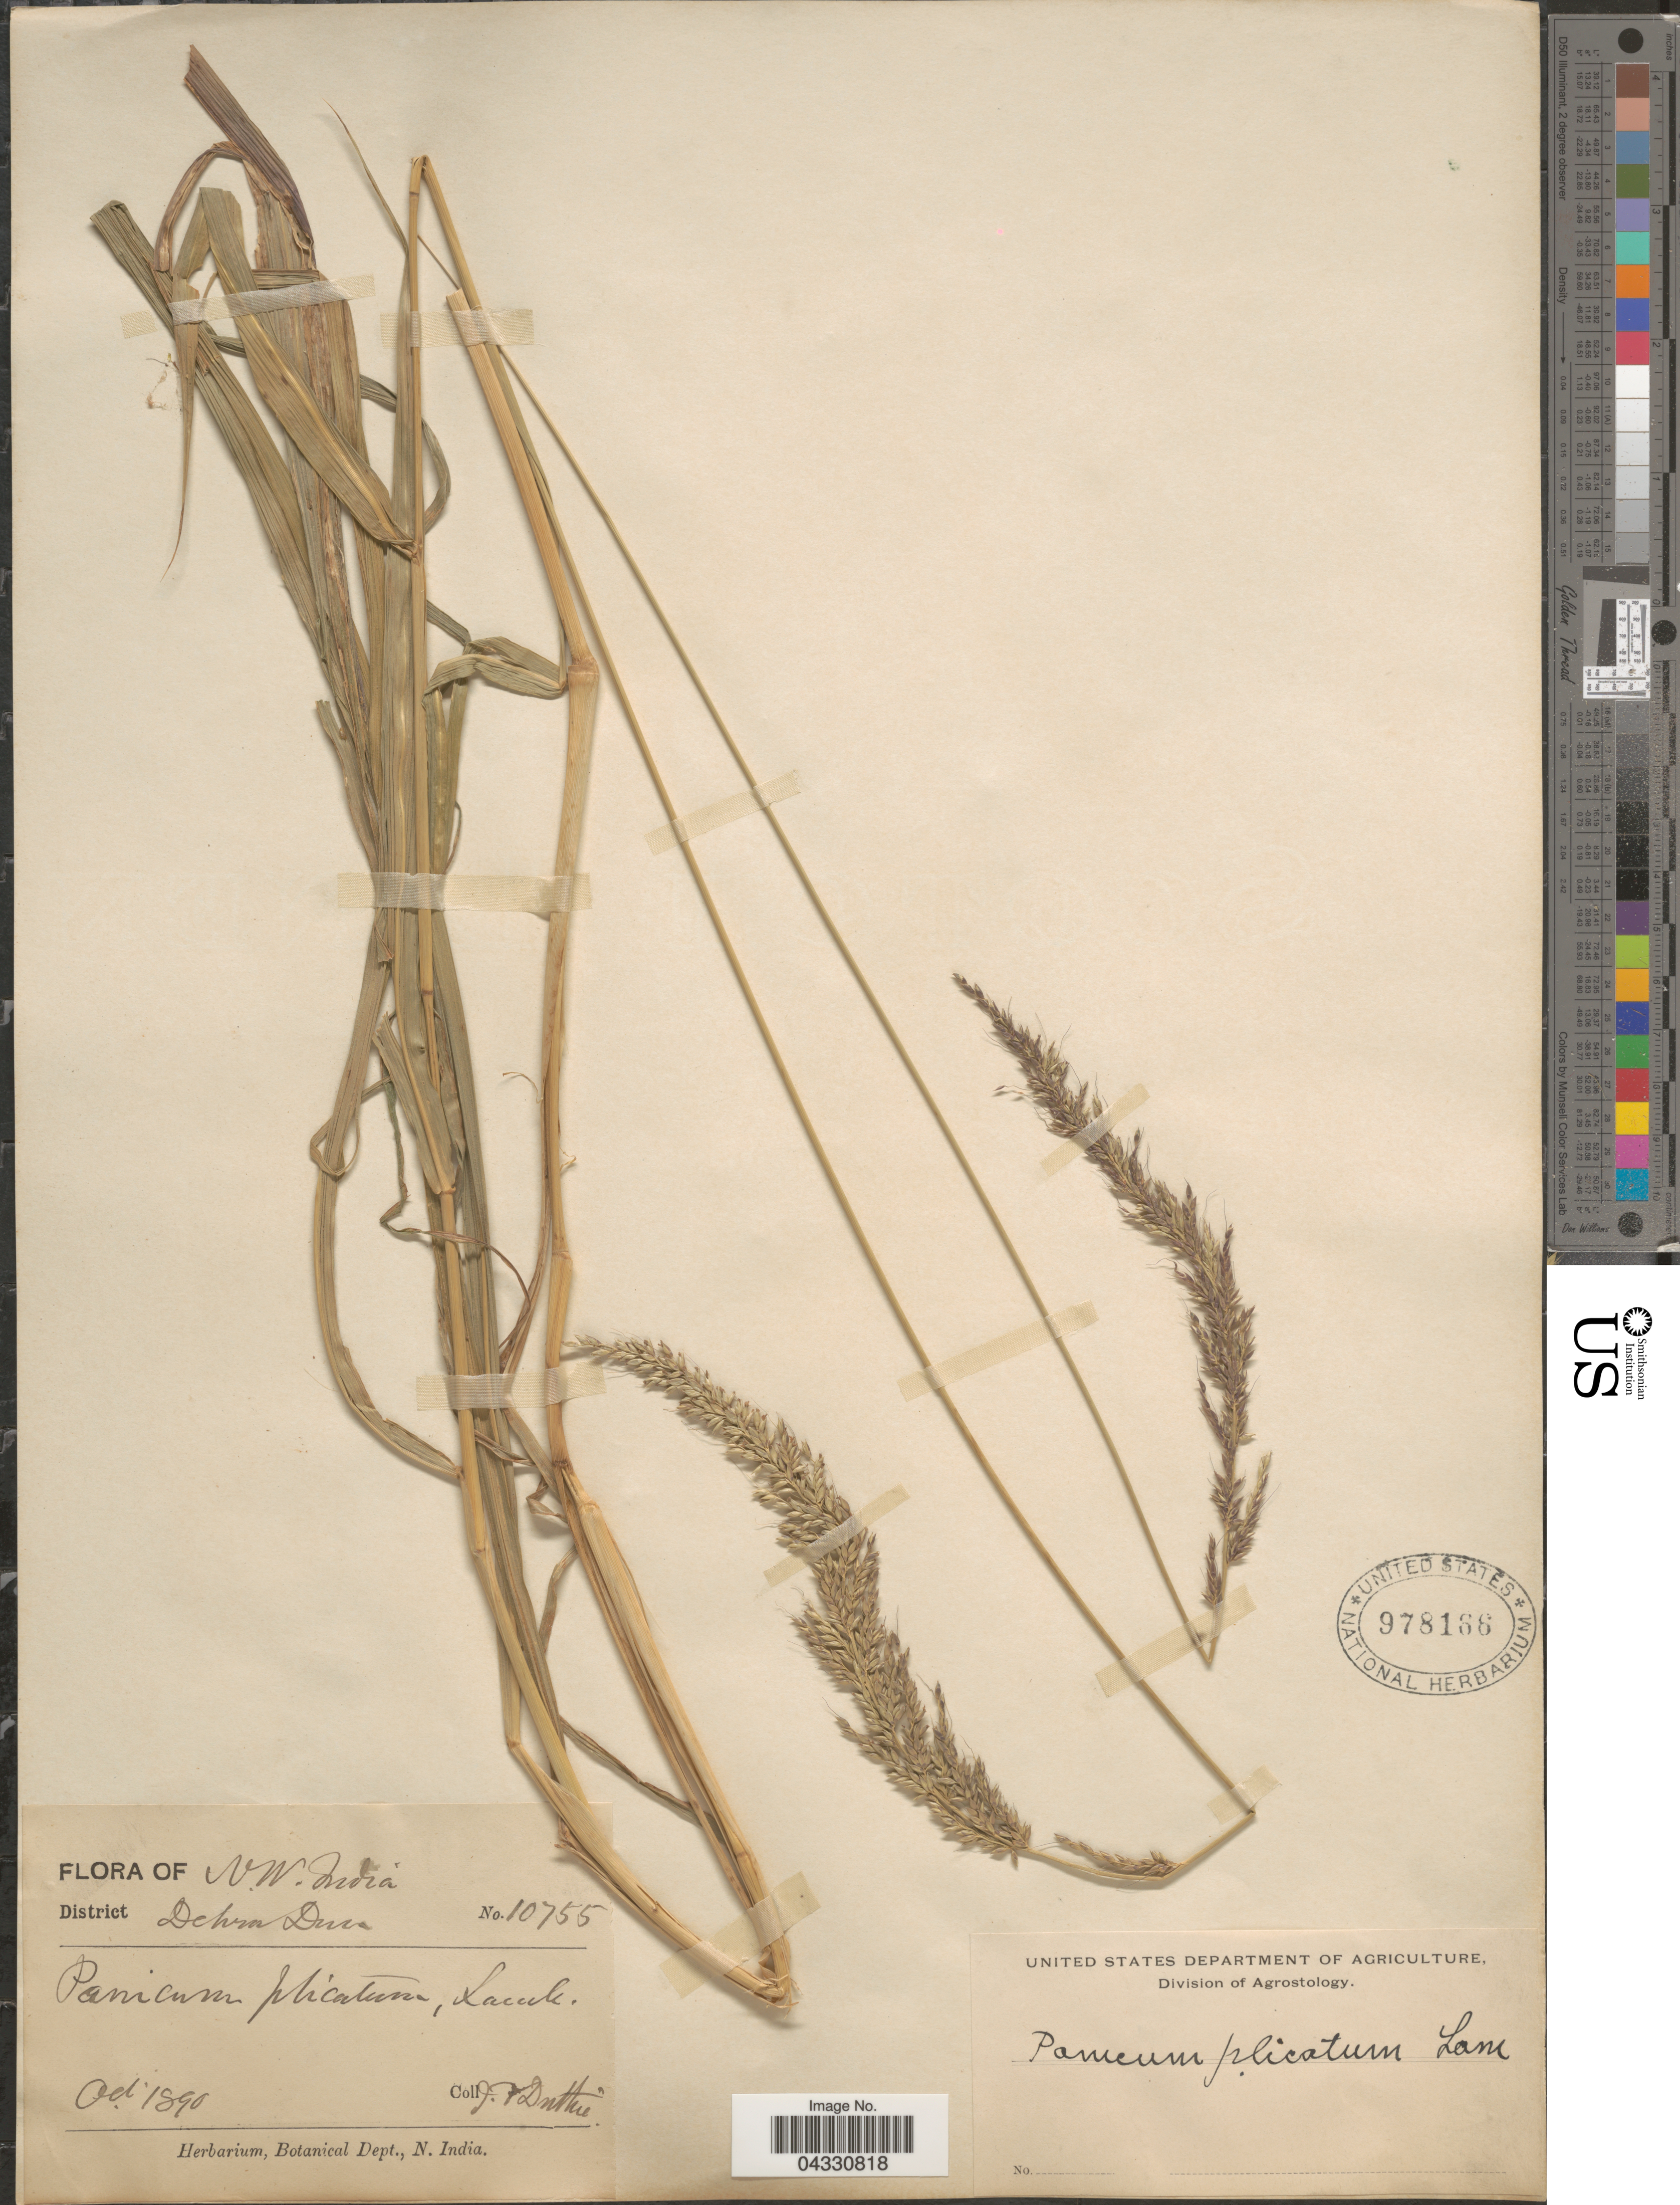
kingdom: Plantae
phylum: Tracheophyta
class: Liliopsida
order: Poales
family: Poaceae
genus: Setaria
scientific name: Setaria sp.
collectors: J. F. Duthie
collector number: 10755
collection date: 1890-10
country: India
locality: N.W. India. District Dehra Dun.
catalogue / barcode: US 978166